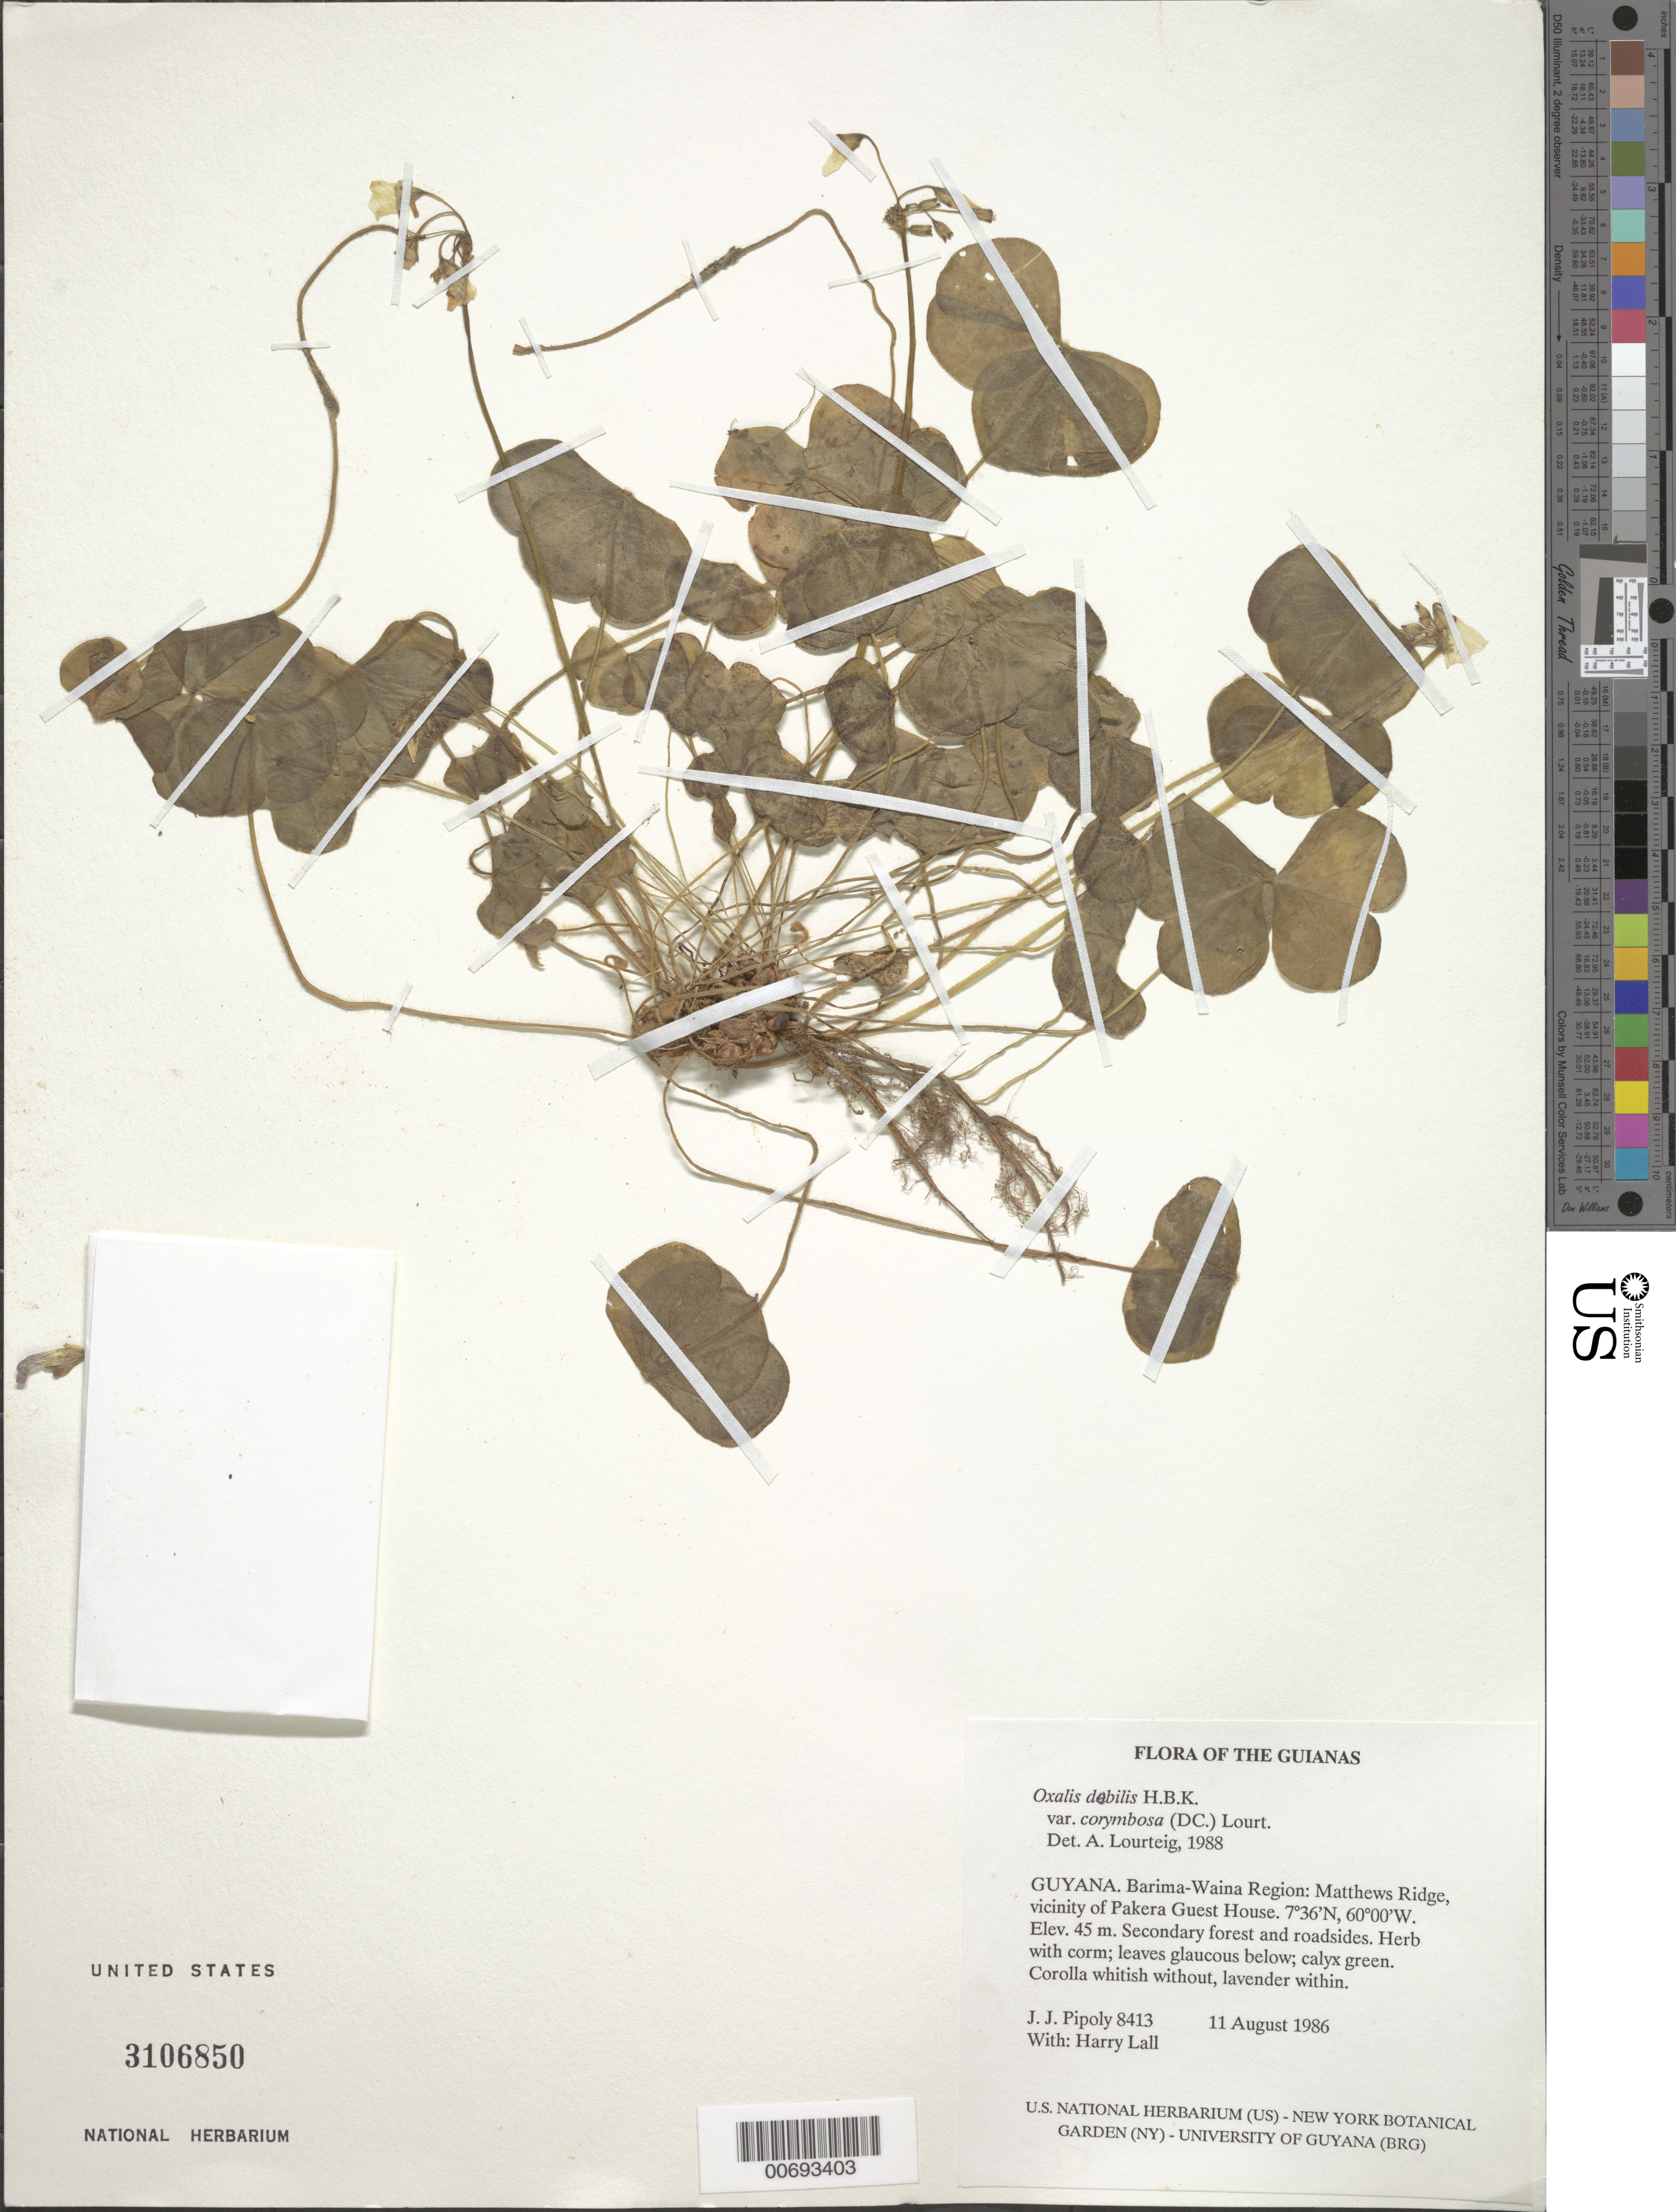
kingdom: Plantae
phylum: Tracheophyta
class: Magnoliopsida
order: Oxalidales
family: Oxalidaceae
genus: Oxalis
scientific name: Oxalis debilis var. corymbosa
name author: (DC.) Lourteig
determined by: Lourteig, A.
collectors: J. J. Pipoly & H. Lall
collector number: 8413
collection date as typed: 11 August 1986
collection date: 1986-08-11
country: Guyana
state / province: Barima-Waini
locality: Matthews Ridge, vicinity of Pakera Guest House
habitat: Secondary forest and roadsides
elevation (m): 45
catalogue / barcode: US 3106850